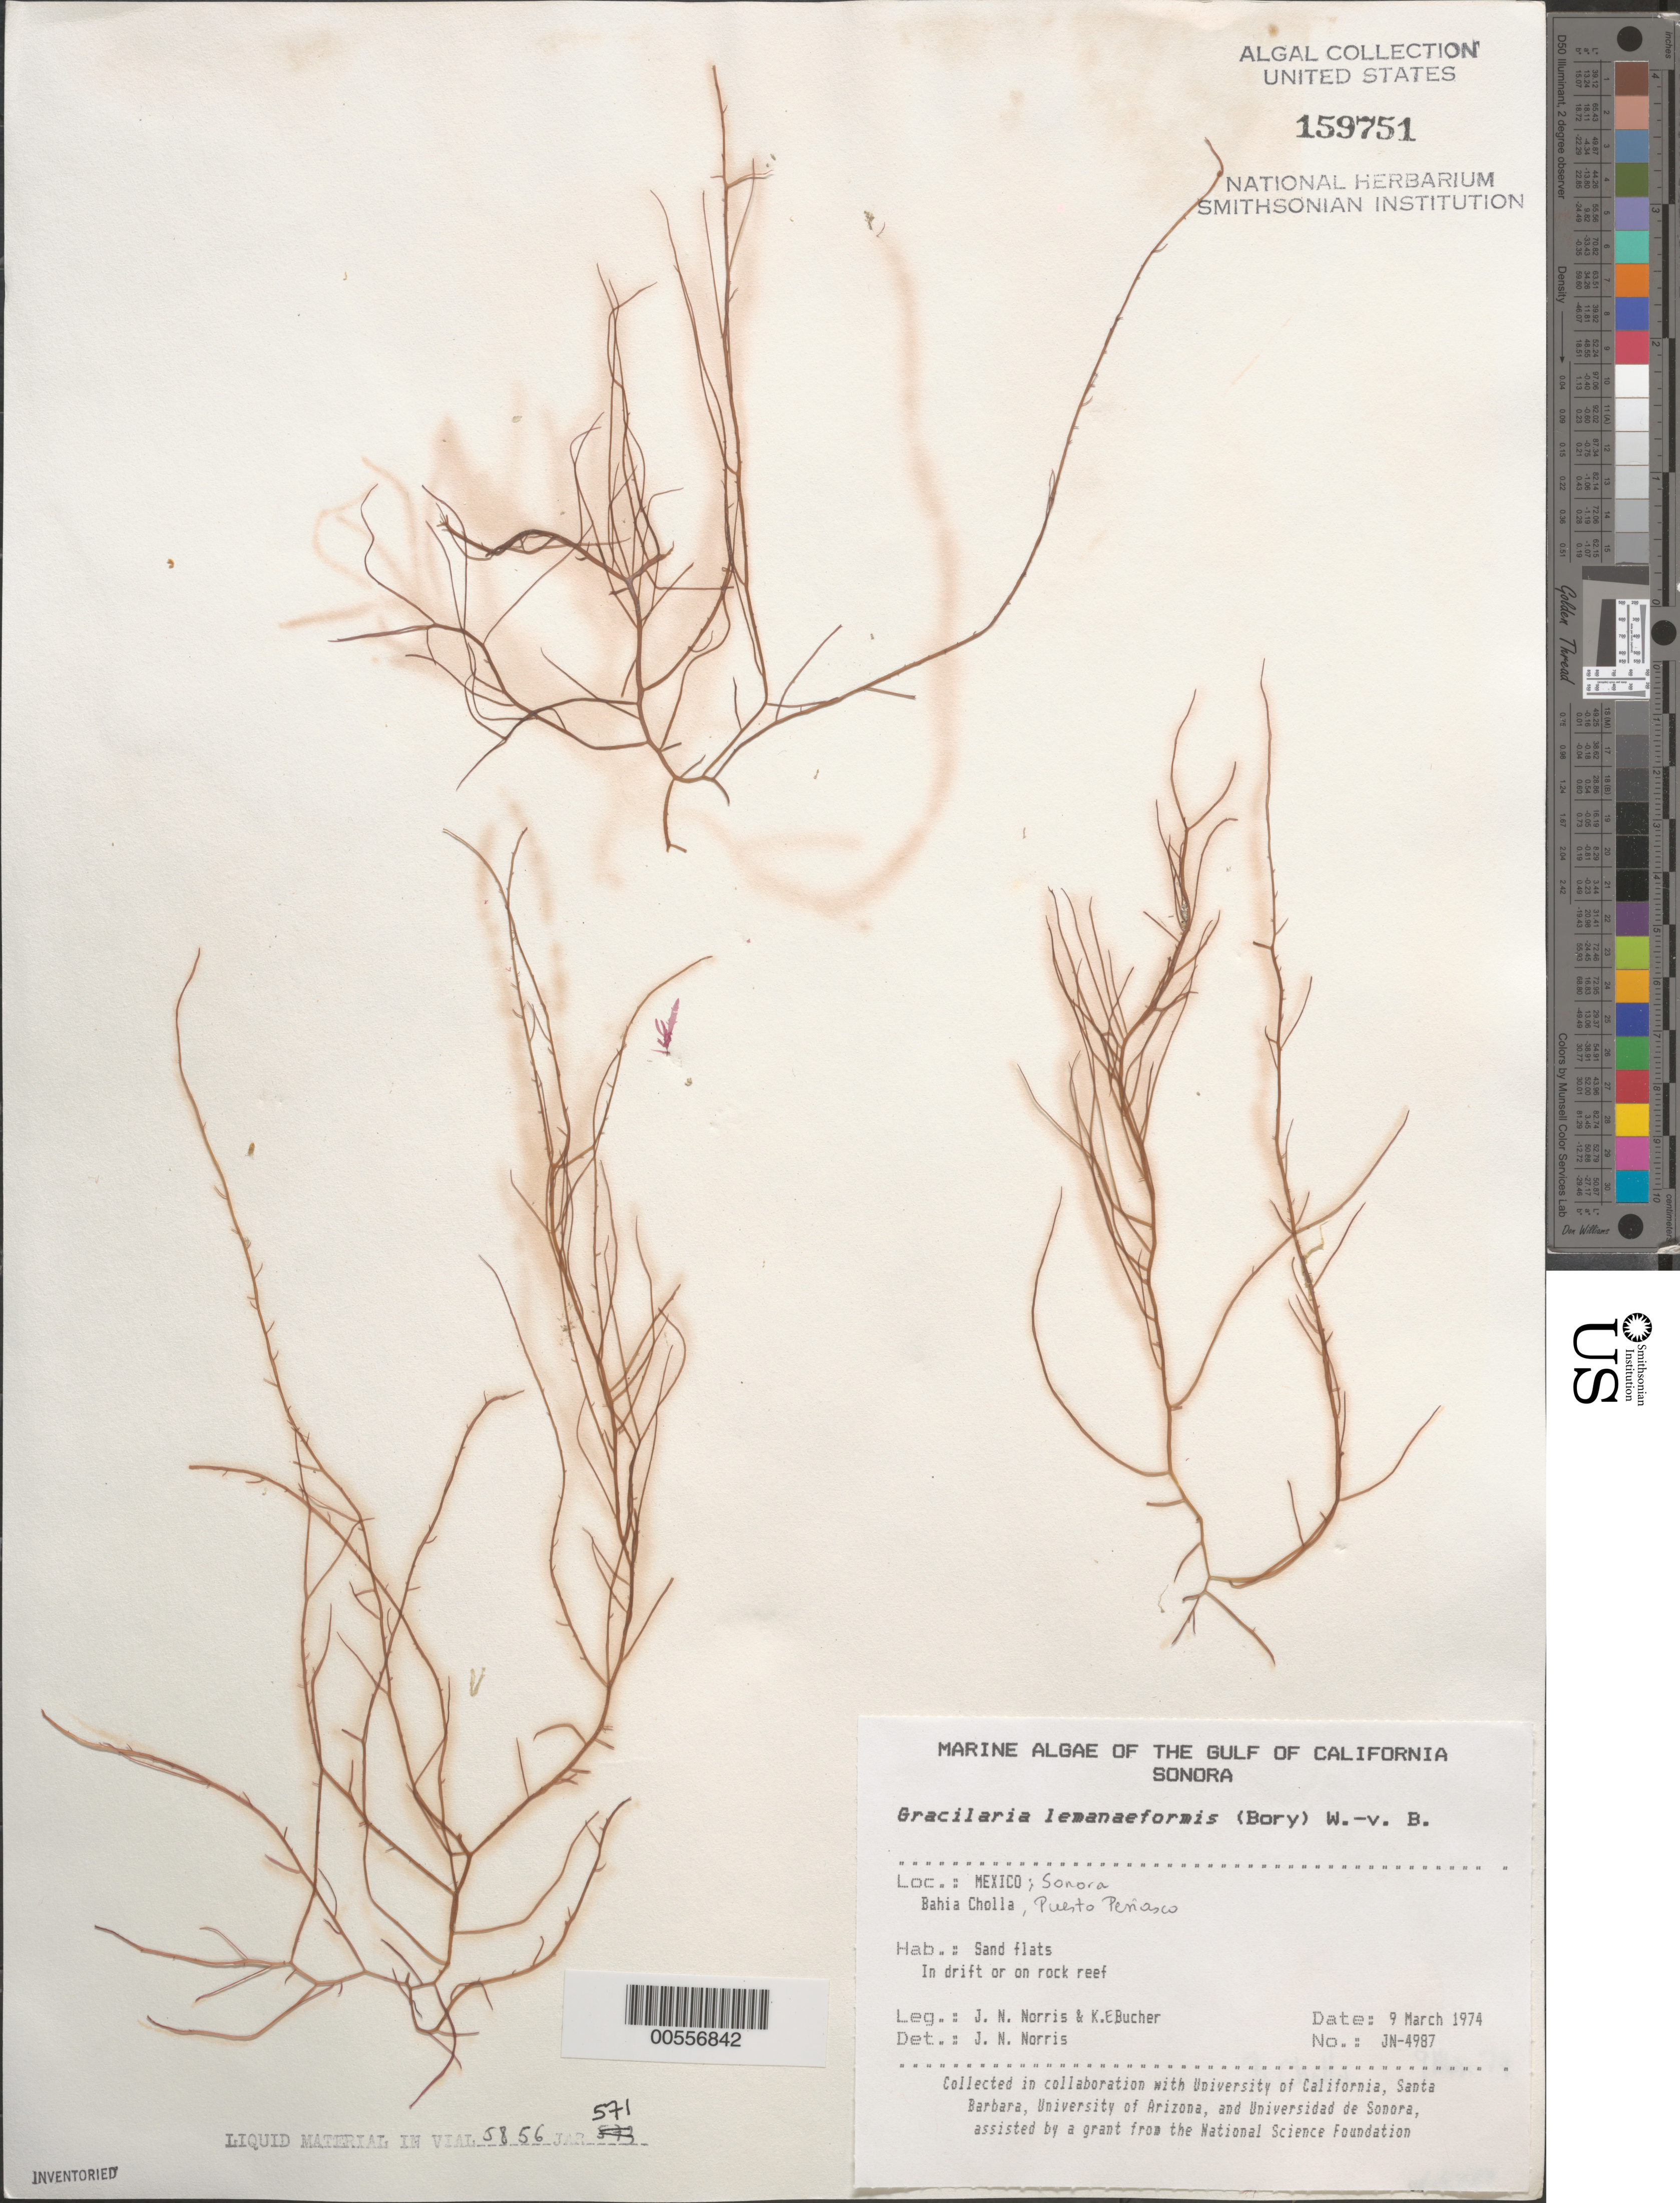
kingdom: Plantae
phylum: Rhodophyta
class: Florideophyceae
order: Gracilariales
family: Gracilariaceae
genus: Gracilariopsis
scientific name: Gracilariopsis lemaneiformis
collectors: J. N. Norris & K. E. Bucher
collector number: JN-4987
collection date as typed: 09 Mar 1974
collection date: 1974-03-09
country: Mexico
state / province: Sonora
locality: Bahia Cholla, Puerto Penasco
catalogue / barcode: US 159751